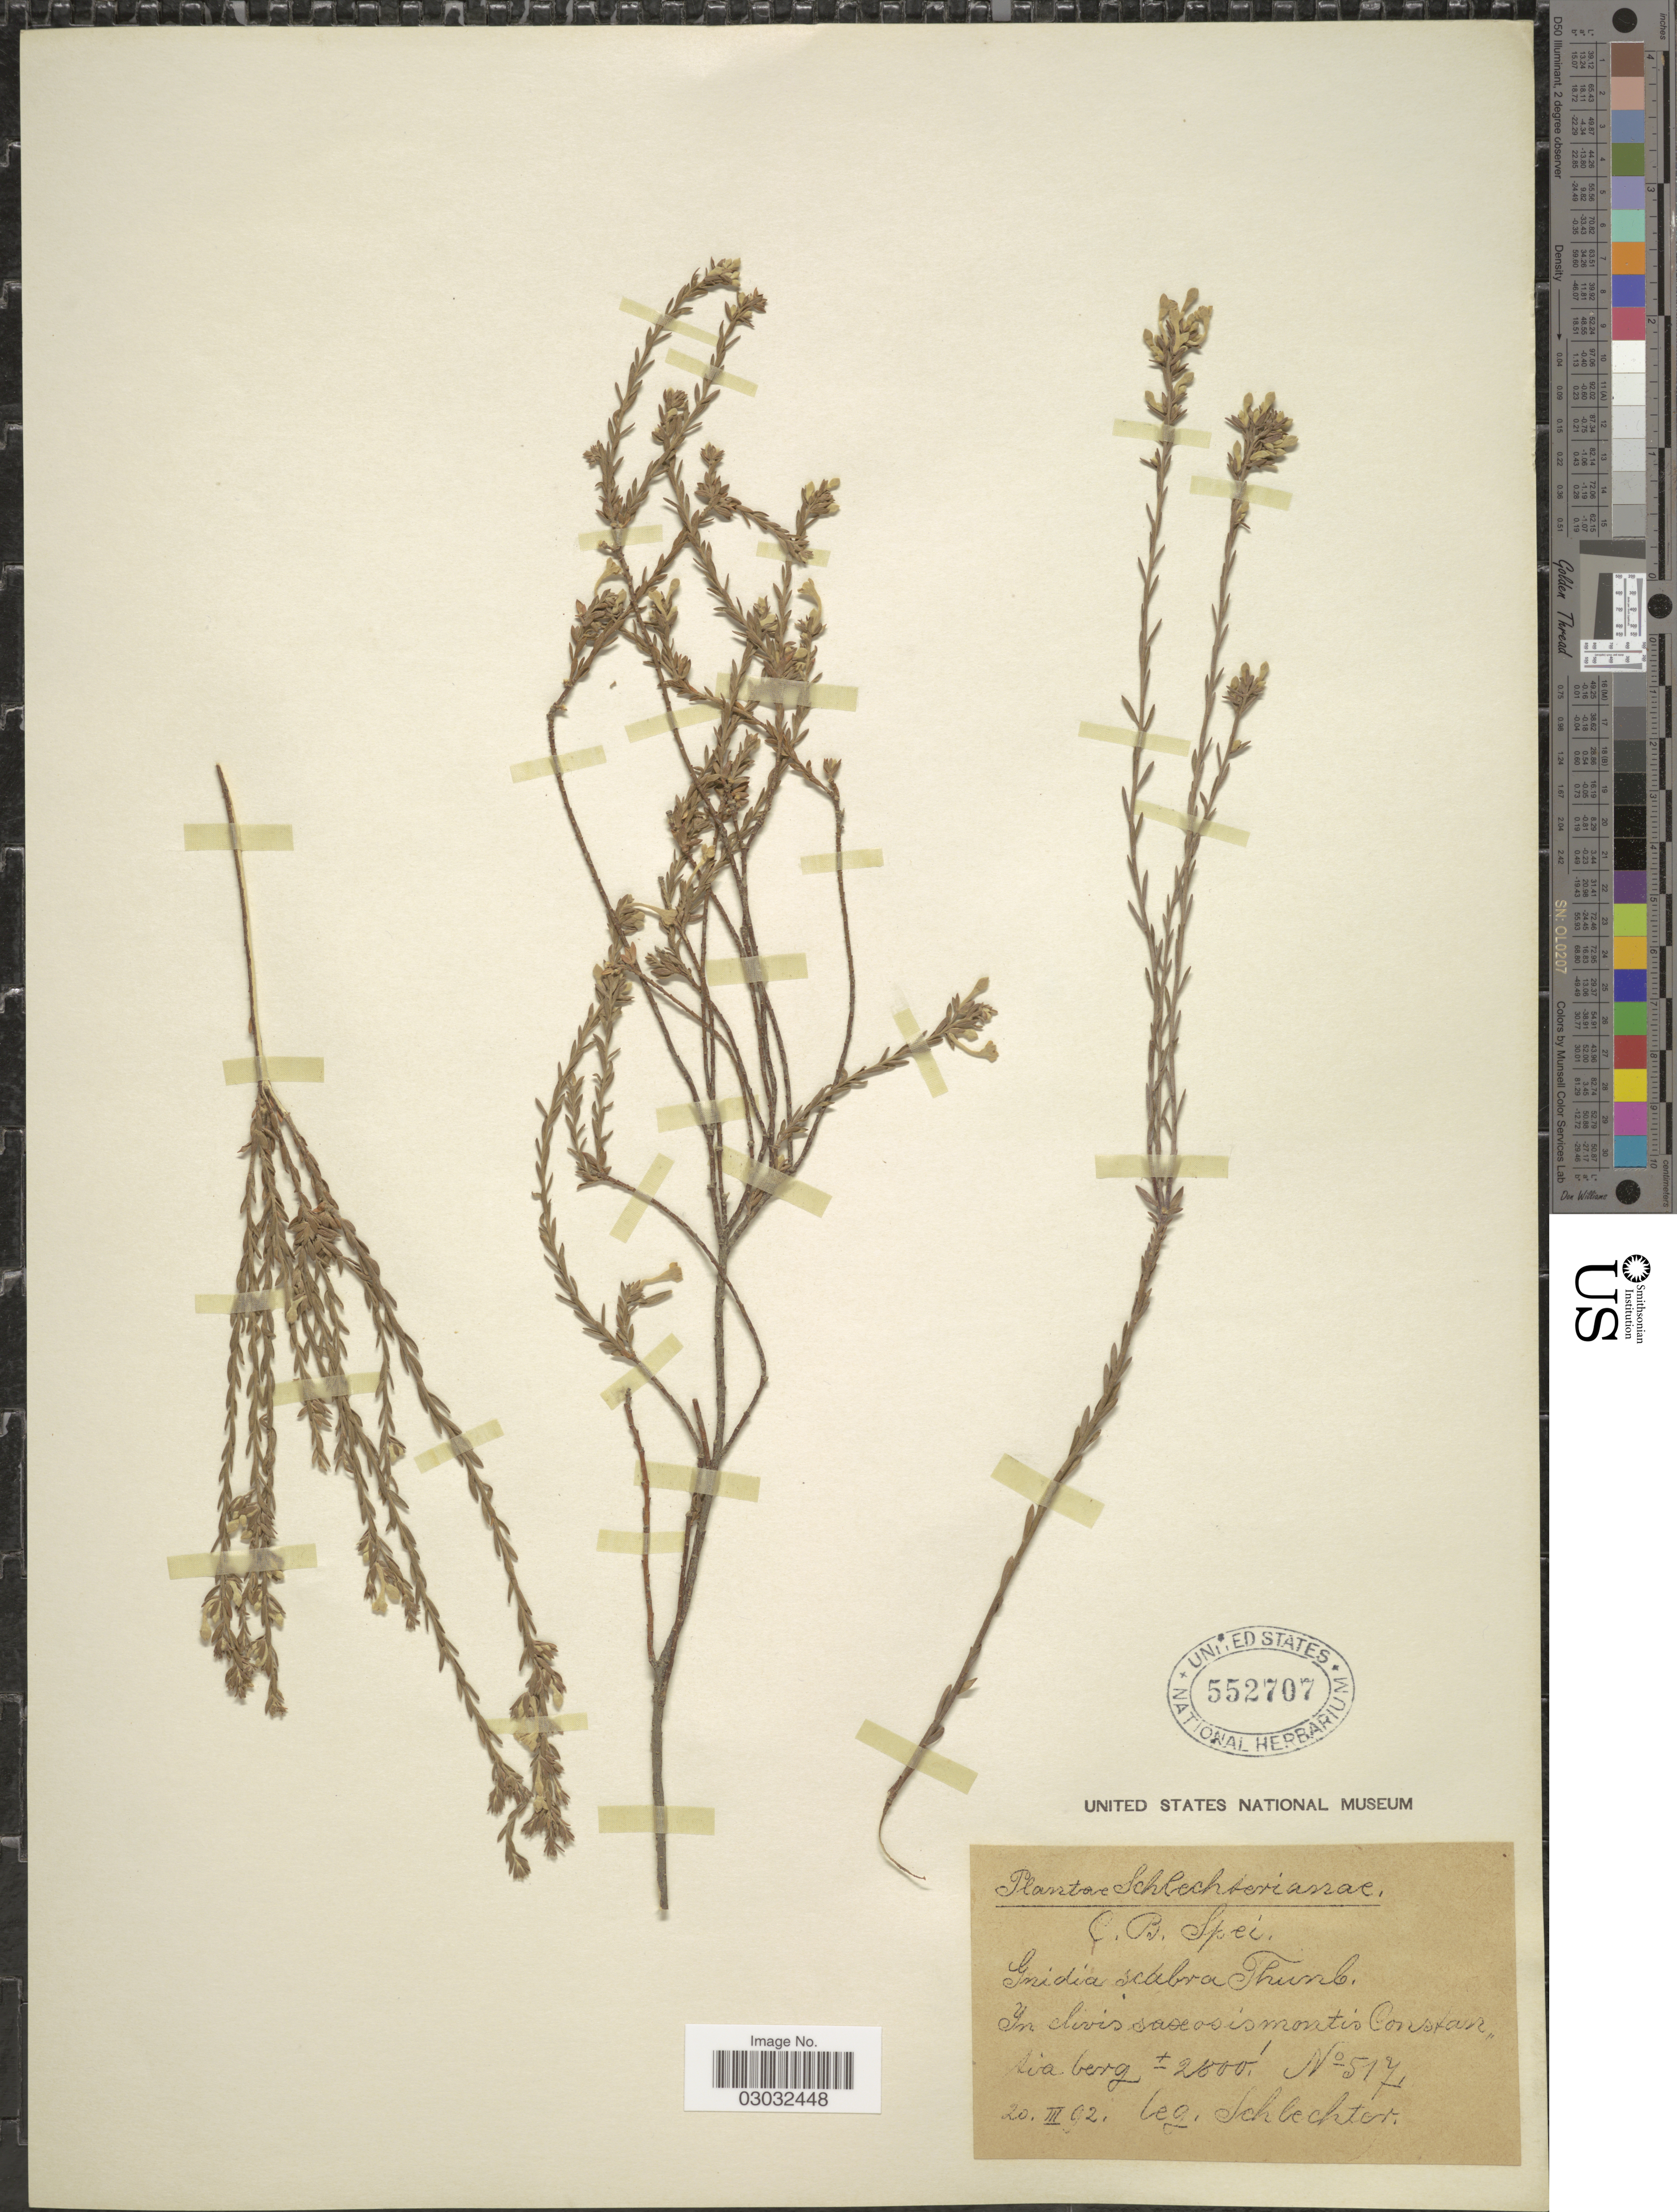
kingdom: Plantae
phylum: Tracheophyta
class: Magnoliopsida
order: Malvales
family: Thymelaeaceae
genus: Gnidia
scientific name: Gnidia scabra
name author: Thunb.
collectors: Schlechter, --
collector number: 517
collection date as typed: Transcribed d/m/y: 20/3/92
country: South Africa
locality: C. B. Spei. In clivis saxosis montis Constantia berg.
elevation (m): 853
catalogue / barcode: US 552707